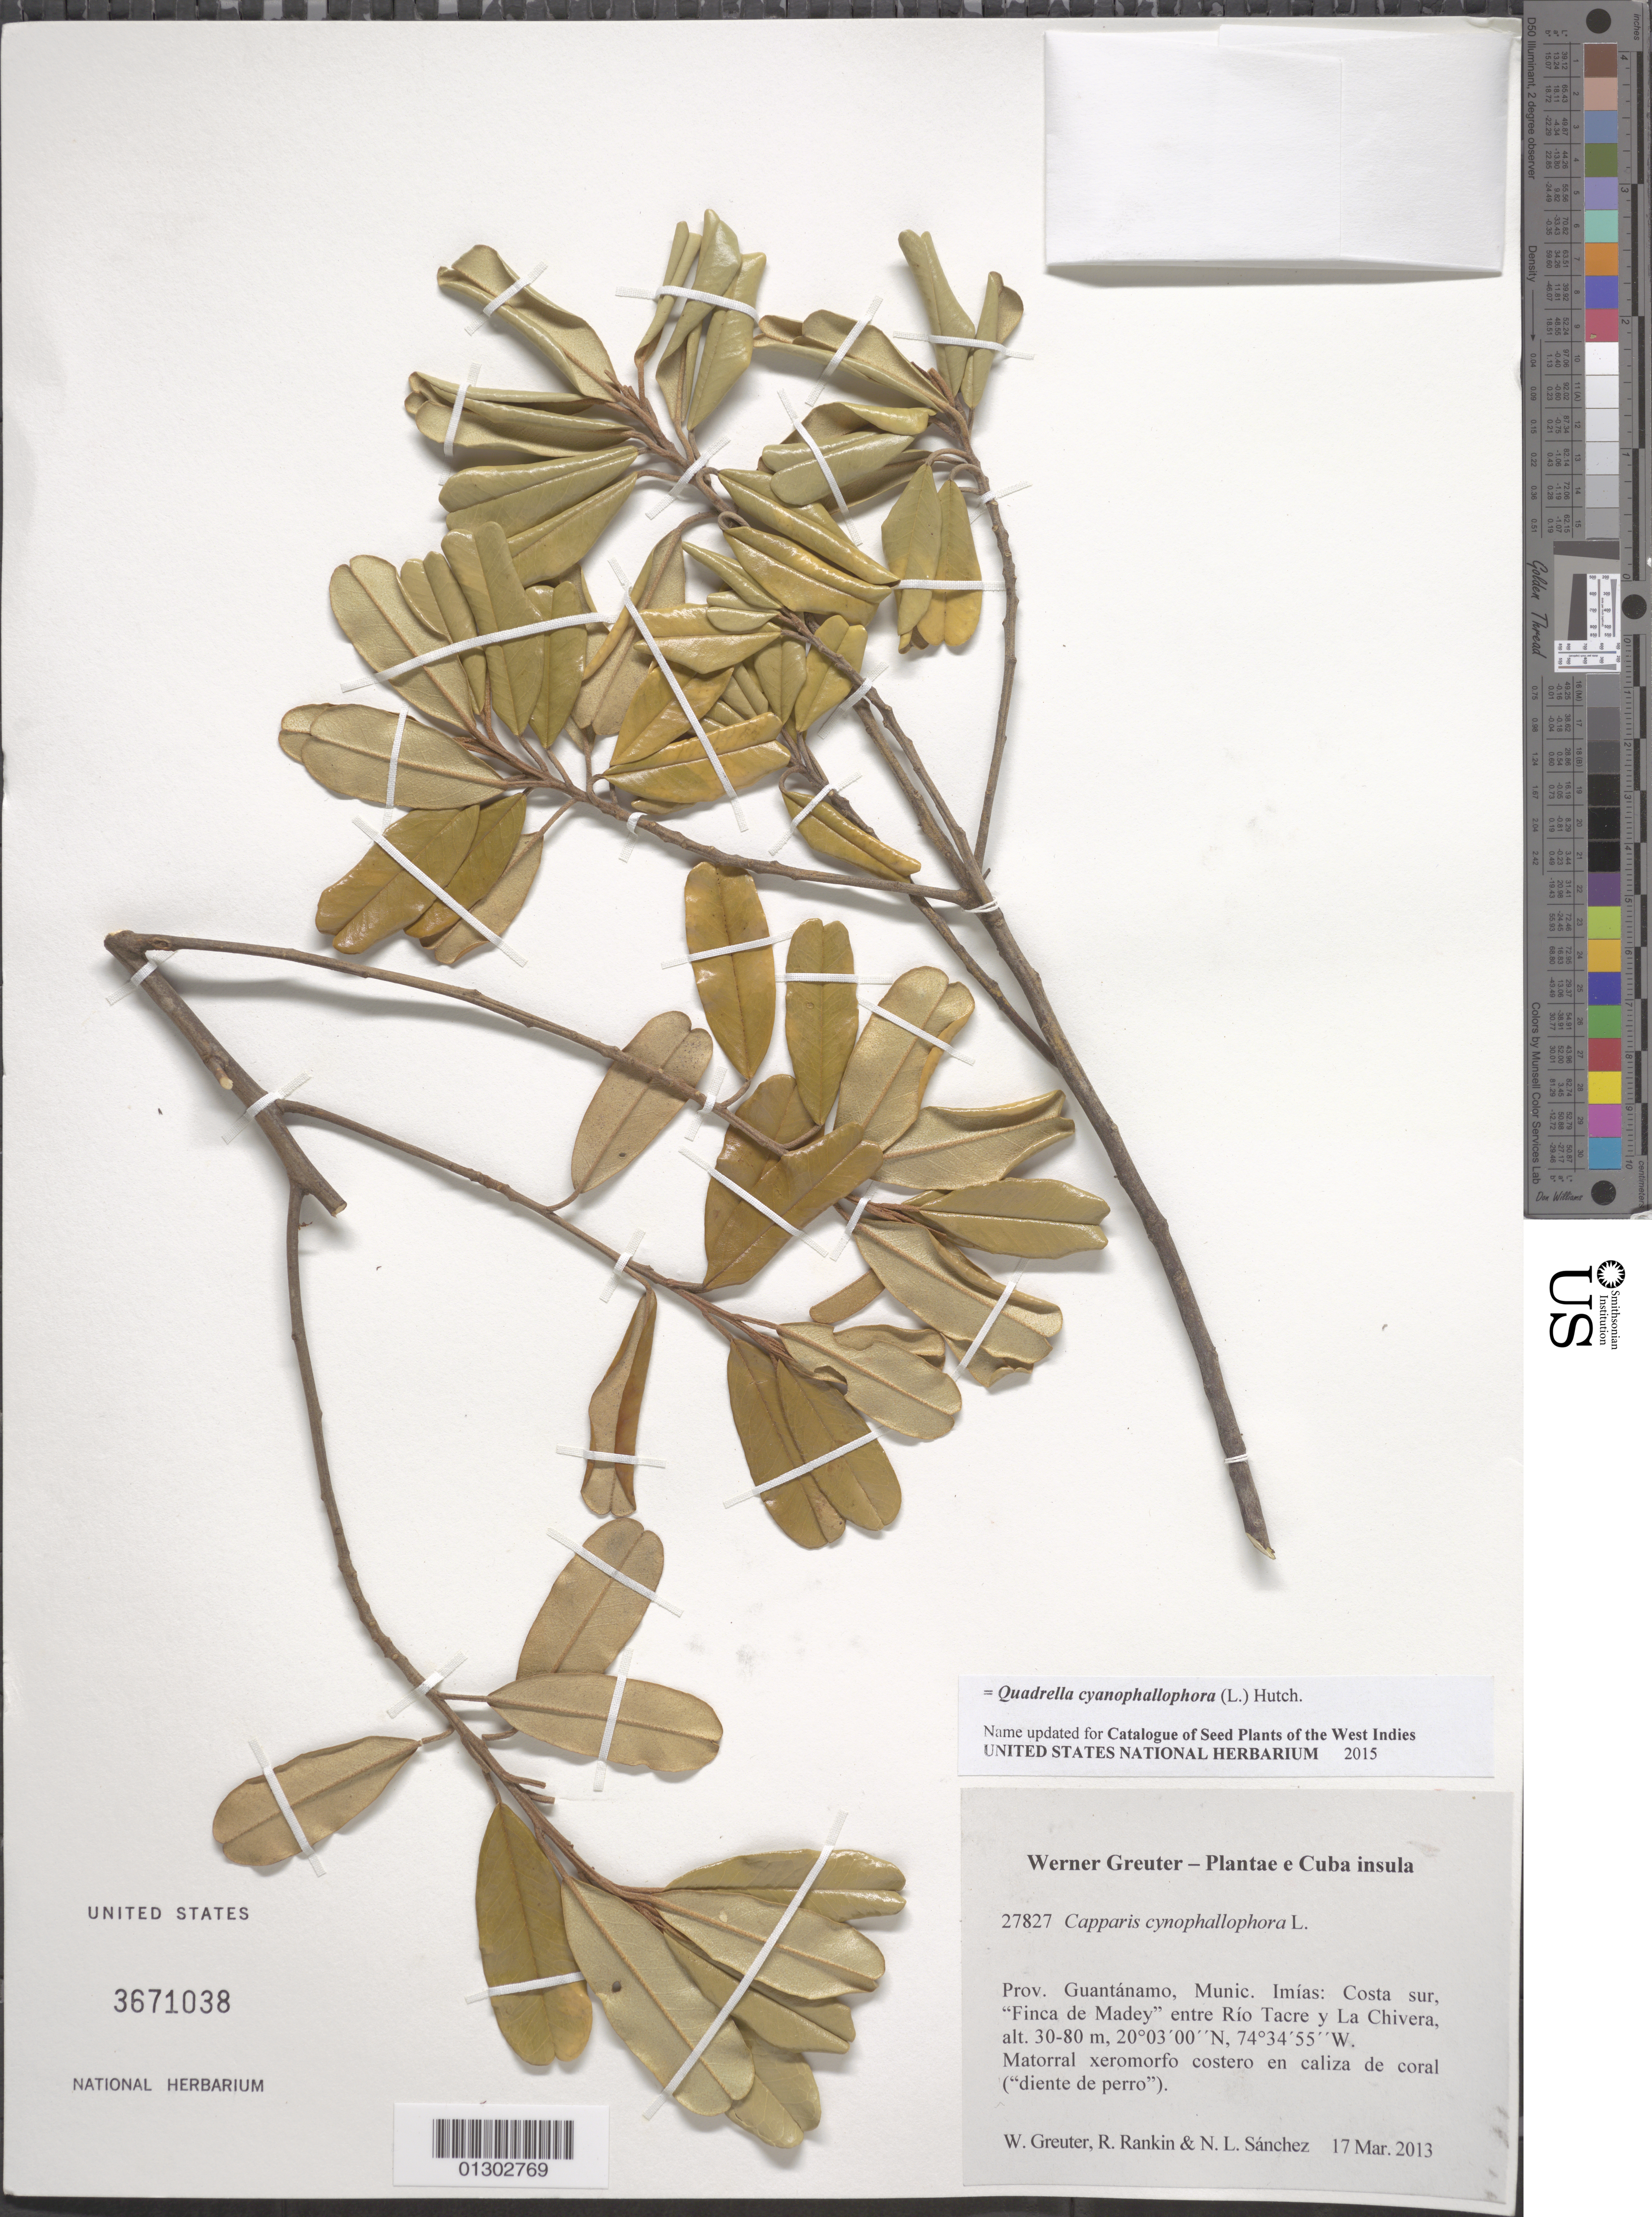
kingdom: Plantae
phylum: Tracheophyta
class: Magnoliopsida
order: Brassicales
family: Capparaceae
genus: Quadrella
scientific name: Quadrella cynophallophora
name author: (L.) Hutch.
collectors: W. R. Greuter, R. Rankin Rodriguez & N. Sanchez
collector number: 27827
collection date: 2013-03-17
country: Cuba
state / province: Guantanamo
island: Cuba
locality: Munic. Imías: Costa sur, "Finca de Madey" entre Río Tacre y La Chivera.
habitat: Matorral xeromorfo costero en caliza de coral ("diente de perro")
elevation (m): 30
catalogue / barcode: US 3671038